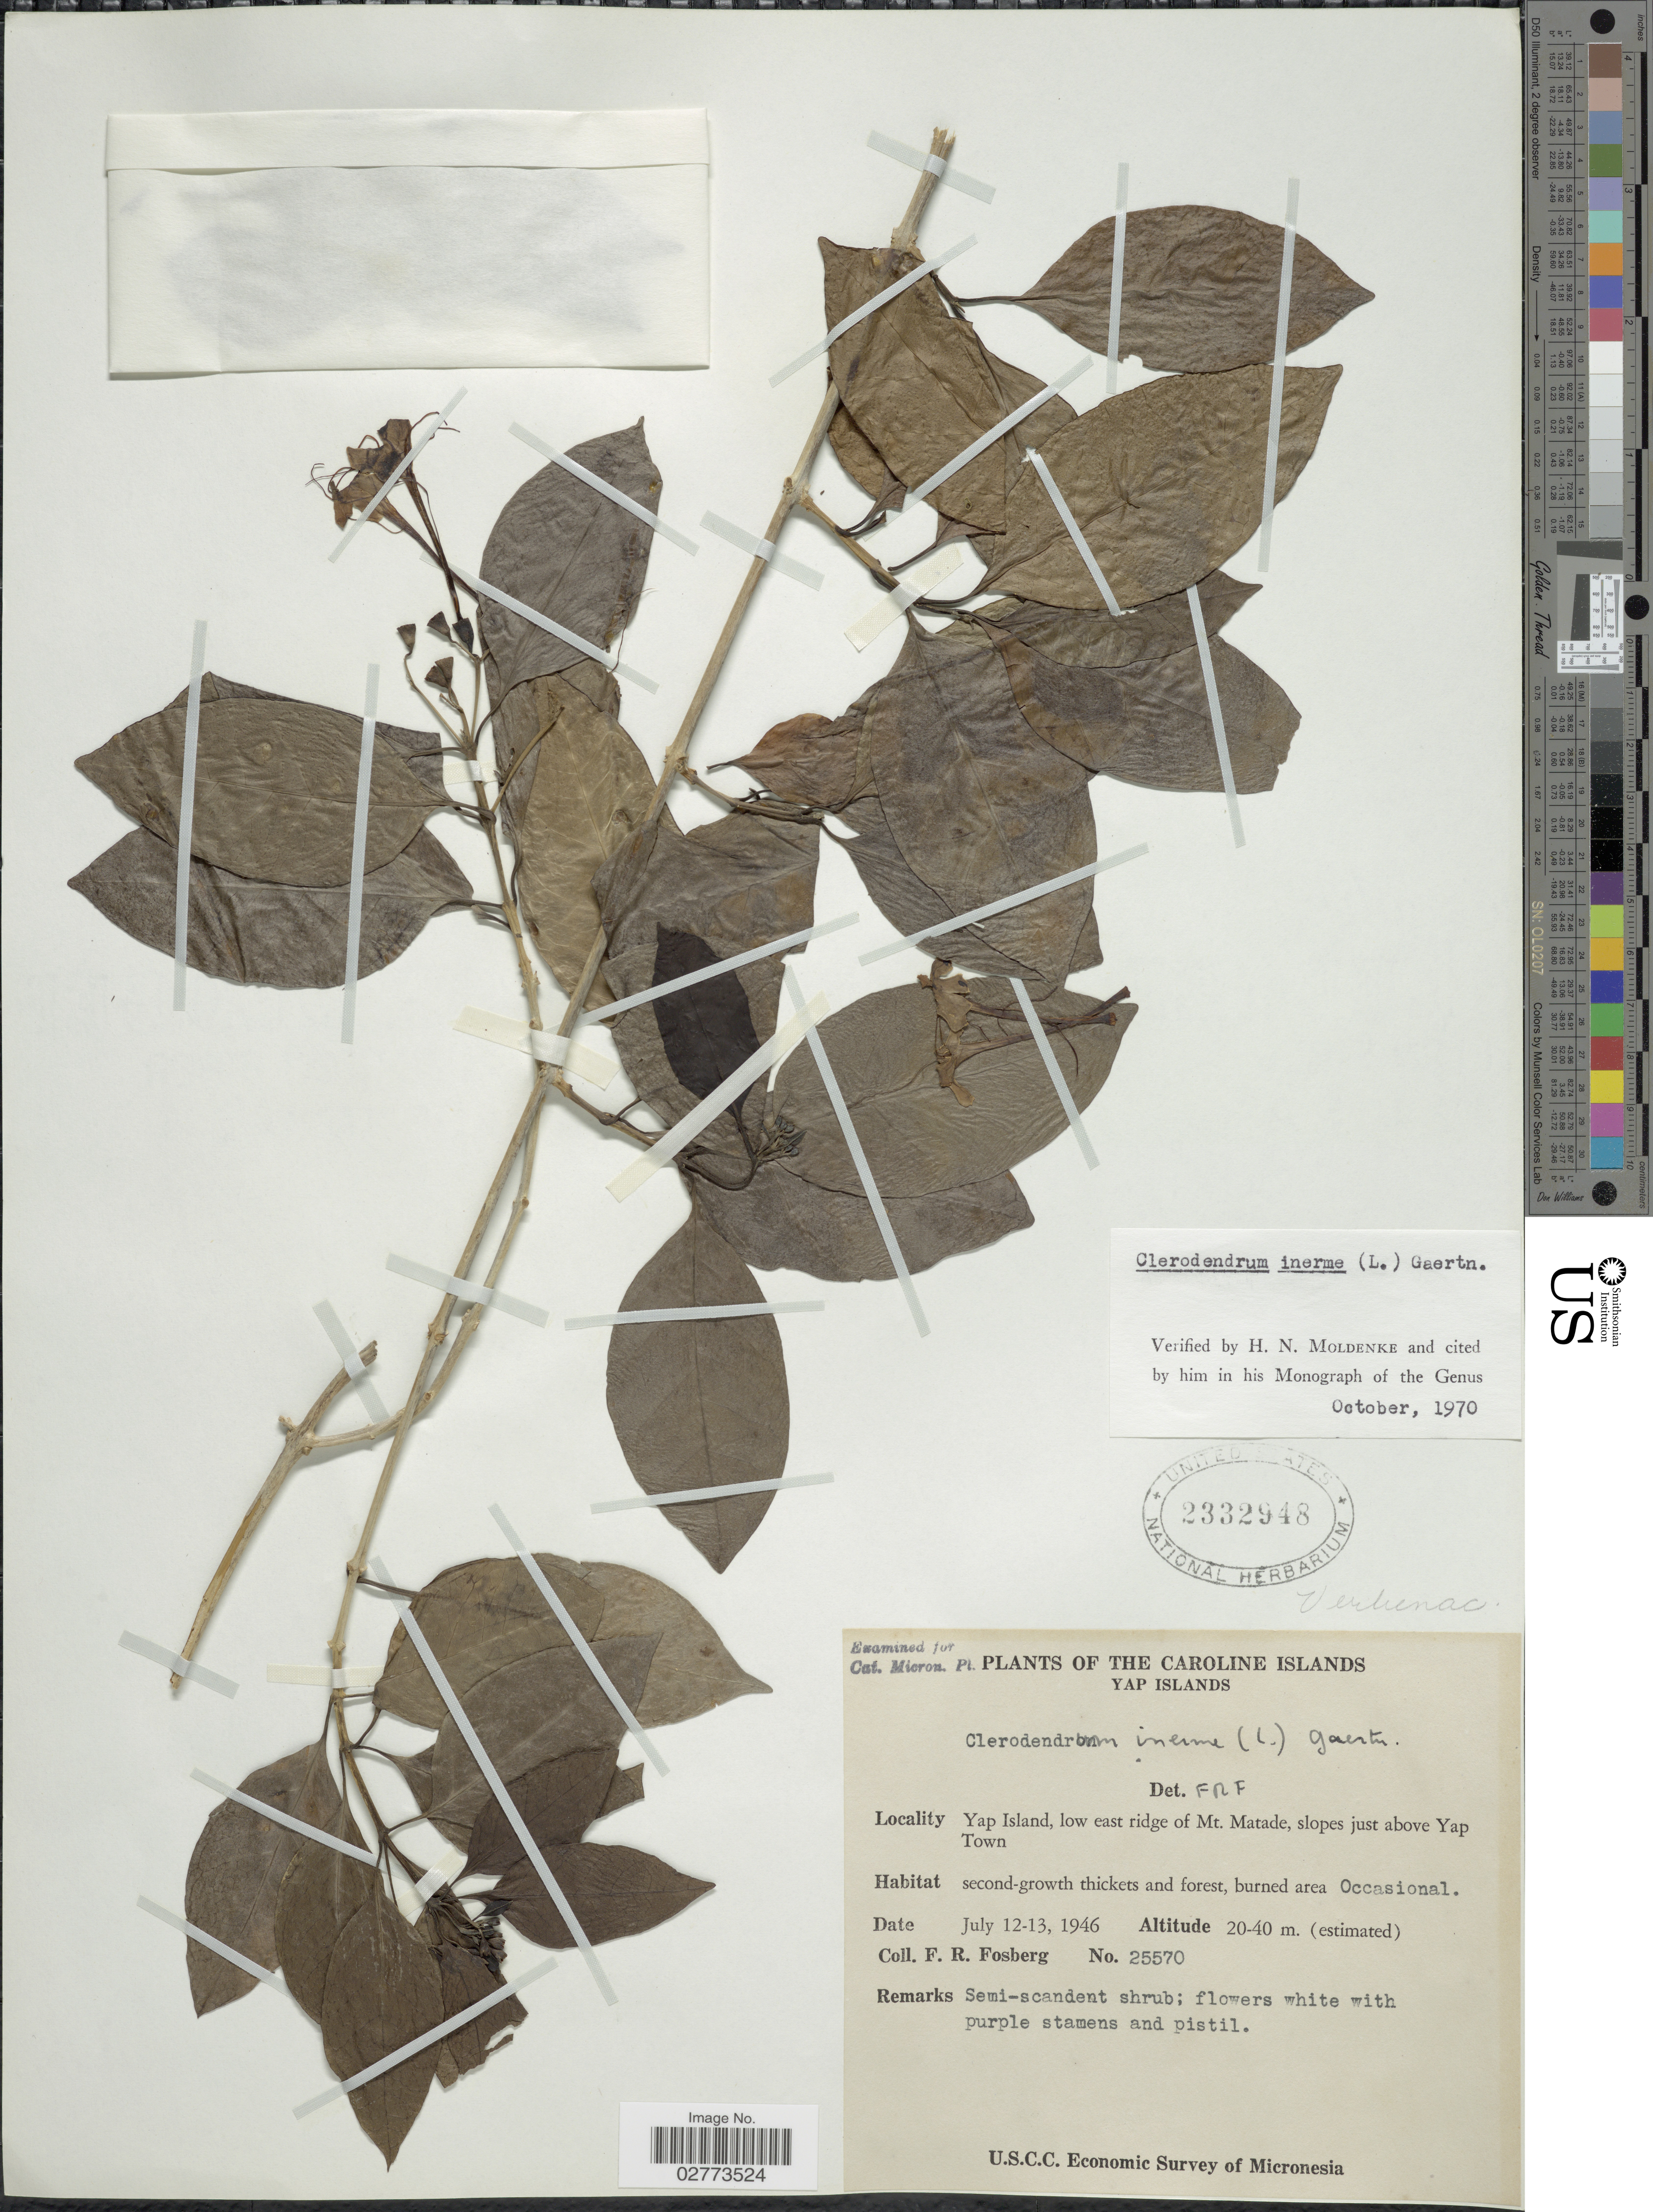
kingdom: Plantae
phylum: Tracheophyta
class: Magnoliopsida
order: Lamiales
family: Lamiaceae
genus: Clerodendrum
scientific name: Clerodendrum inerme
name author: (L.) Gaertn.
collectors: F. R. Fosberg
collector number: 25570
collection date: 1946-07-12/1946-07-13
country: Micronesia, Federated States of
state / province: Yap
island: Yap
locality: Caroline Islands. Yap Island, low east ridge of Mt. Matade, slopes just above Yap Town.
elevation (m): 20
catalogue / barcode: US 2332948